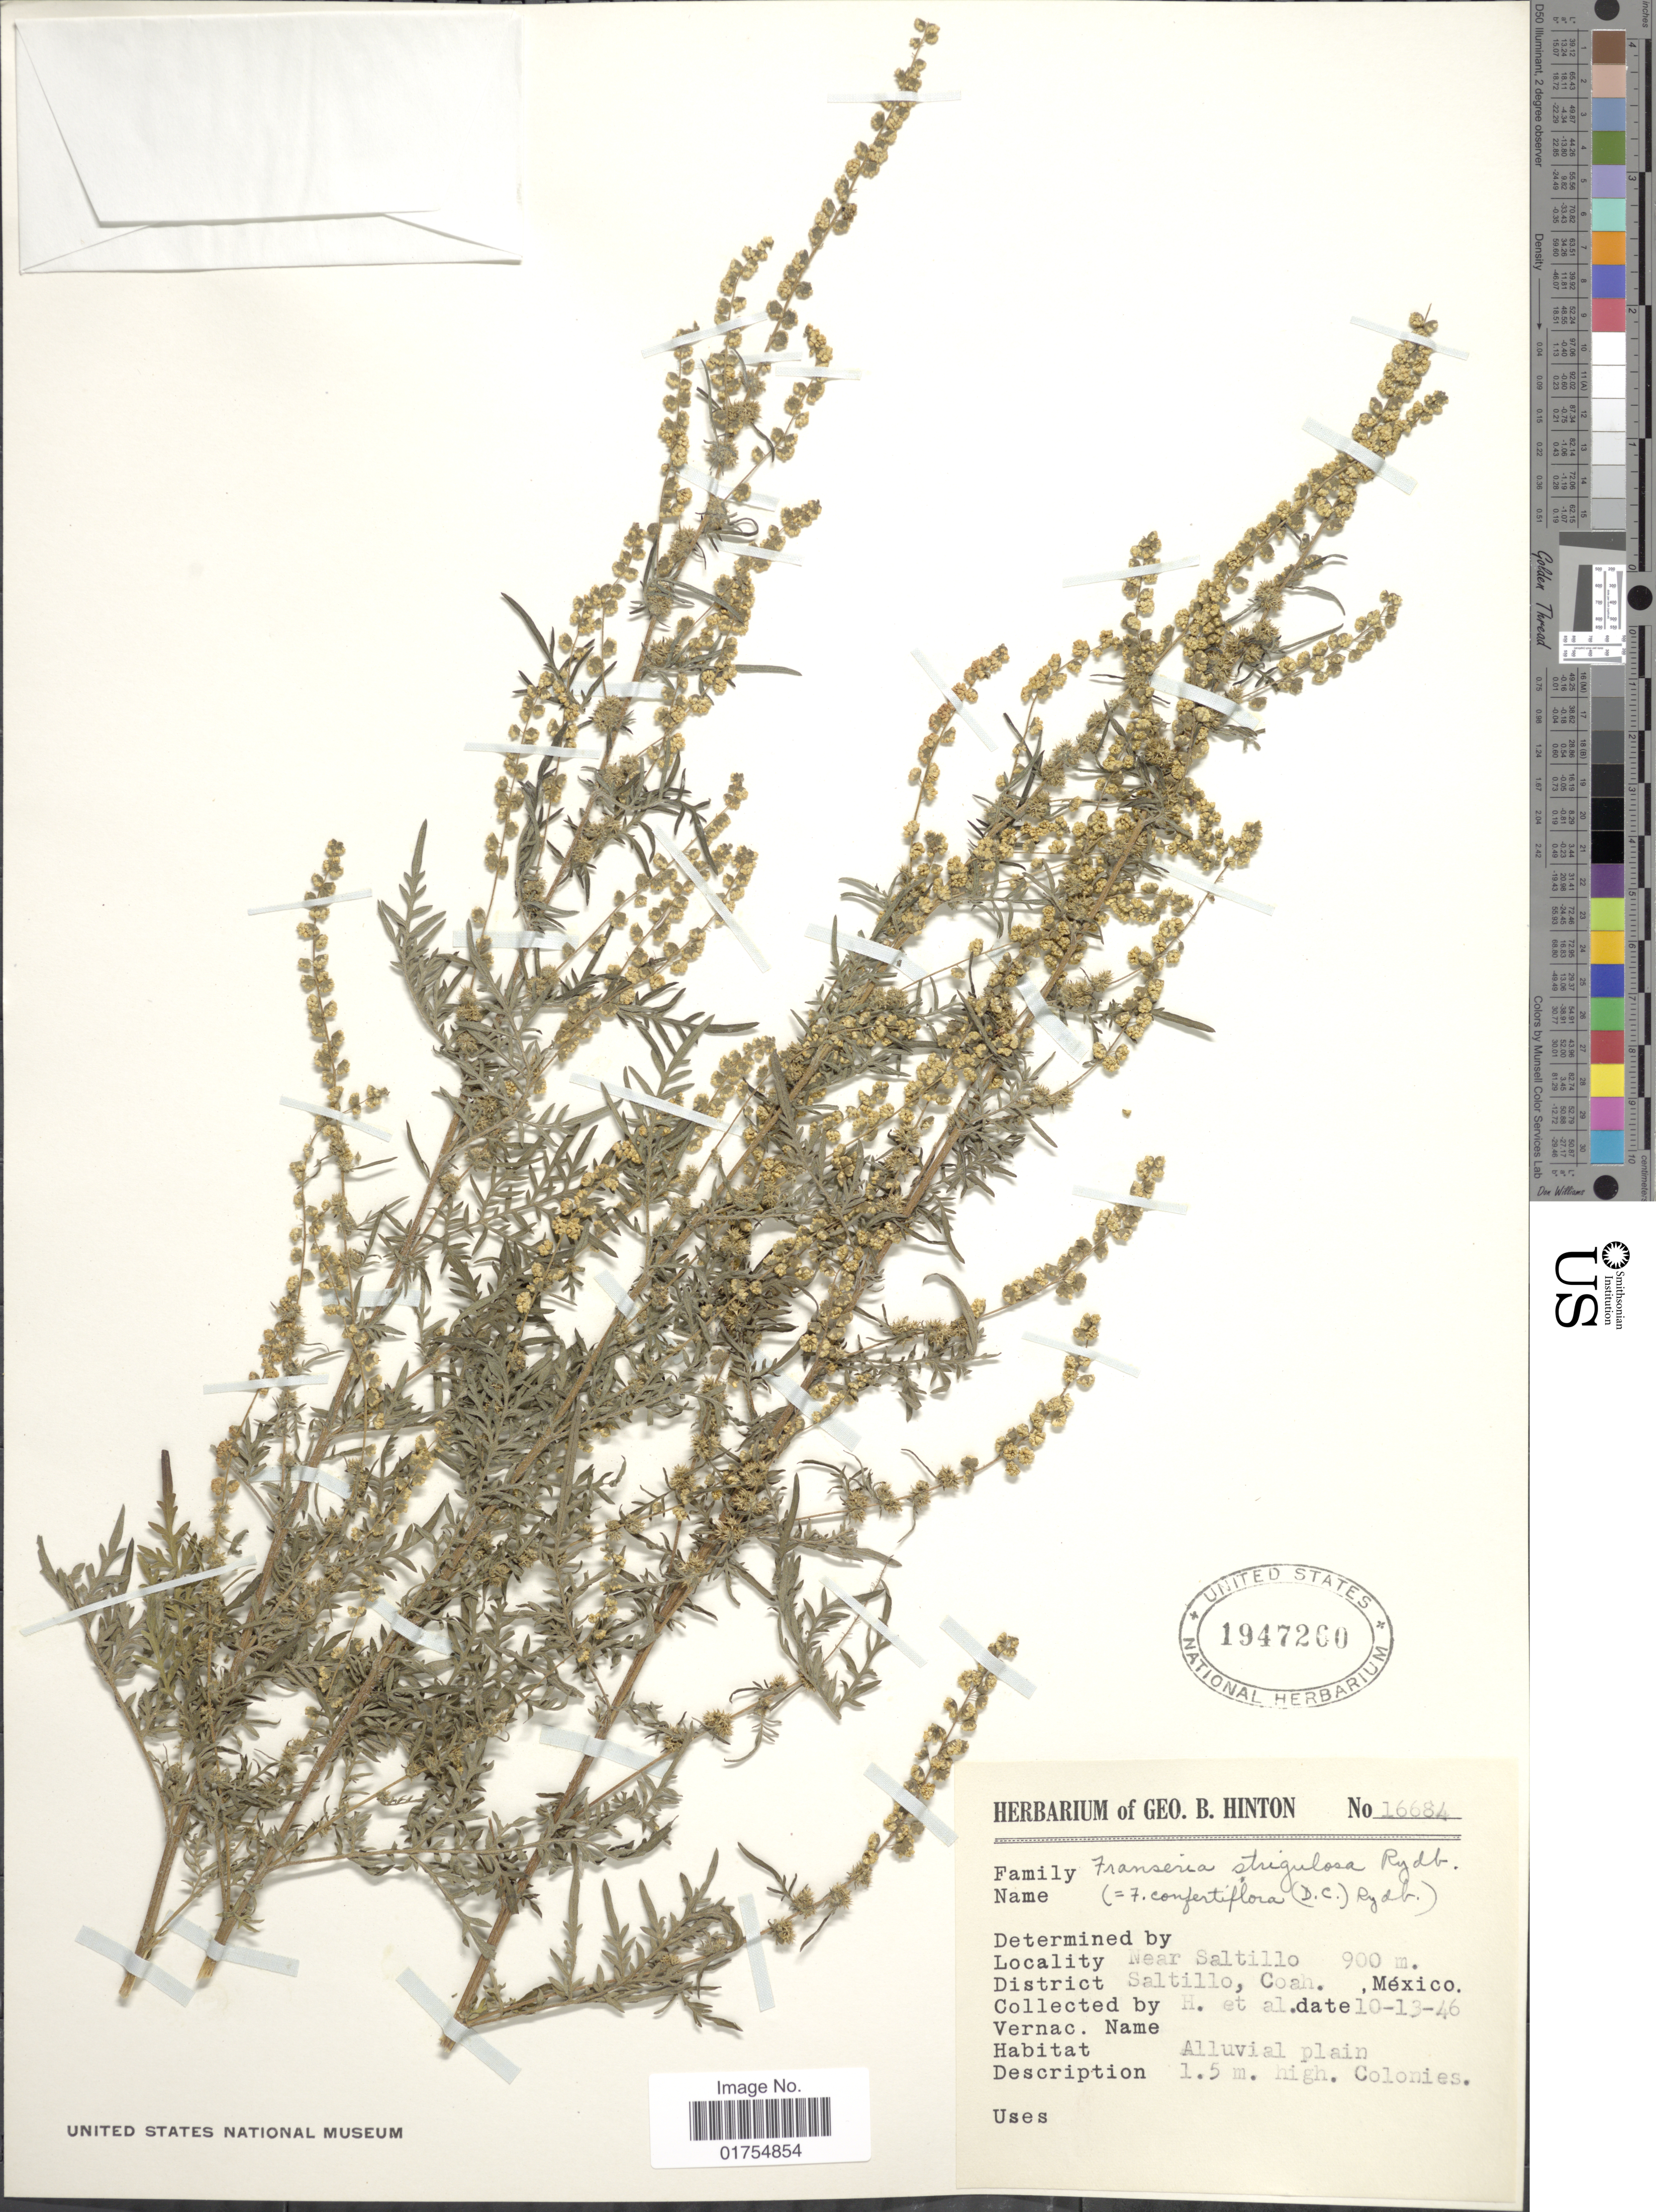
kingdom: Plantae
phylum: Tracheophyta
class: Magnoliopsida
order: Asterales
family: Asteraceae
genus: Franseria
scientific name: Franseria confertiflora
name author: (DC.) Rydb.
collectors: G. B. Hinton & et al.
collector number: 16684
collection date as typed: Transcribed d/m/y: 13/10/46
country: Mexico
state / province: Coahuila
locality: Near Saltillo. District. Saltillo, Coah.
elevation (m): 900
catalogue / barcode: US 1947260